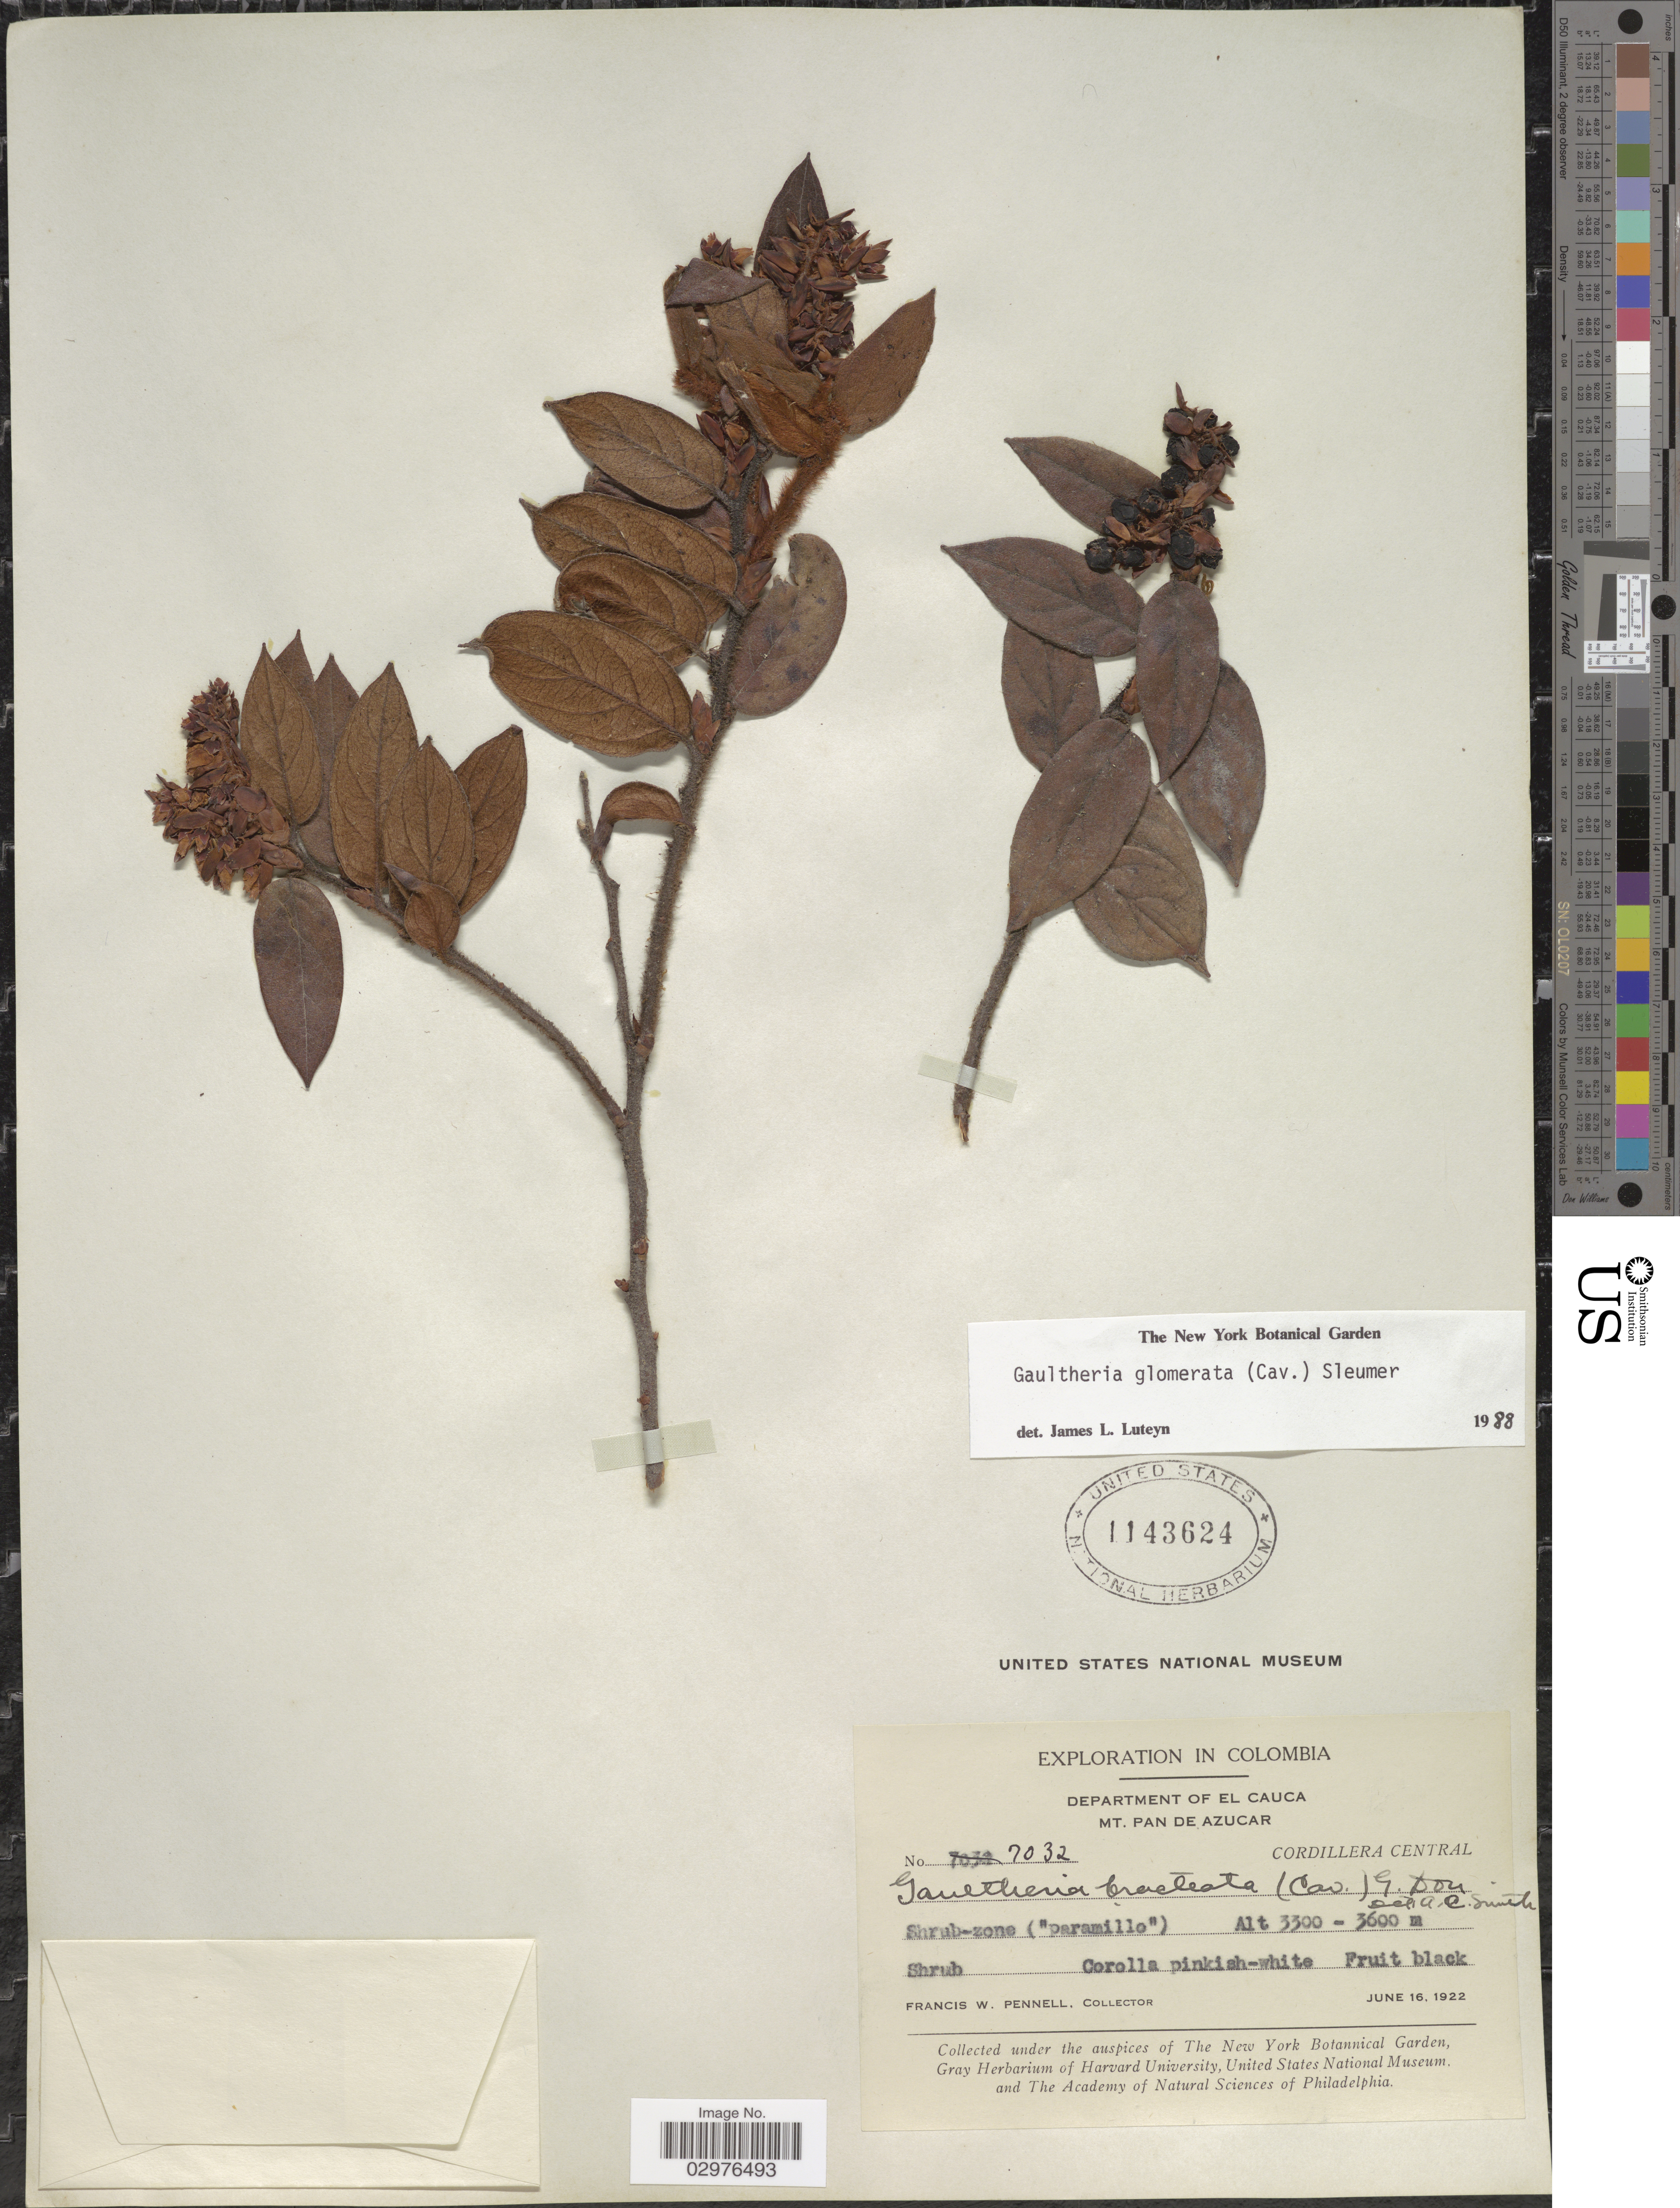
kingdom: Plantae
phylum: Tracheophyta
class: Magnoliopsida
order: Ericales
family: Ericaceae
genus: Gaultheria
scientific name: Gaultheria glomerata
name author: (Cav.) Sleumer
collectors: F. W. Pennell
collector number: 7032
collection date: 1922-06-16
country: Colombia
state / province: Cauca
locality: Department of El Cauca. Mt. Pan de Azucar. Cordillera Central.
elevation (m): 3300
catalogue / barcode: US 1143624